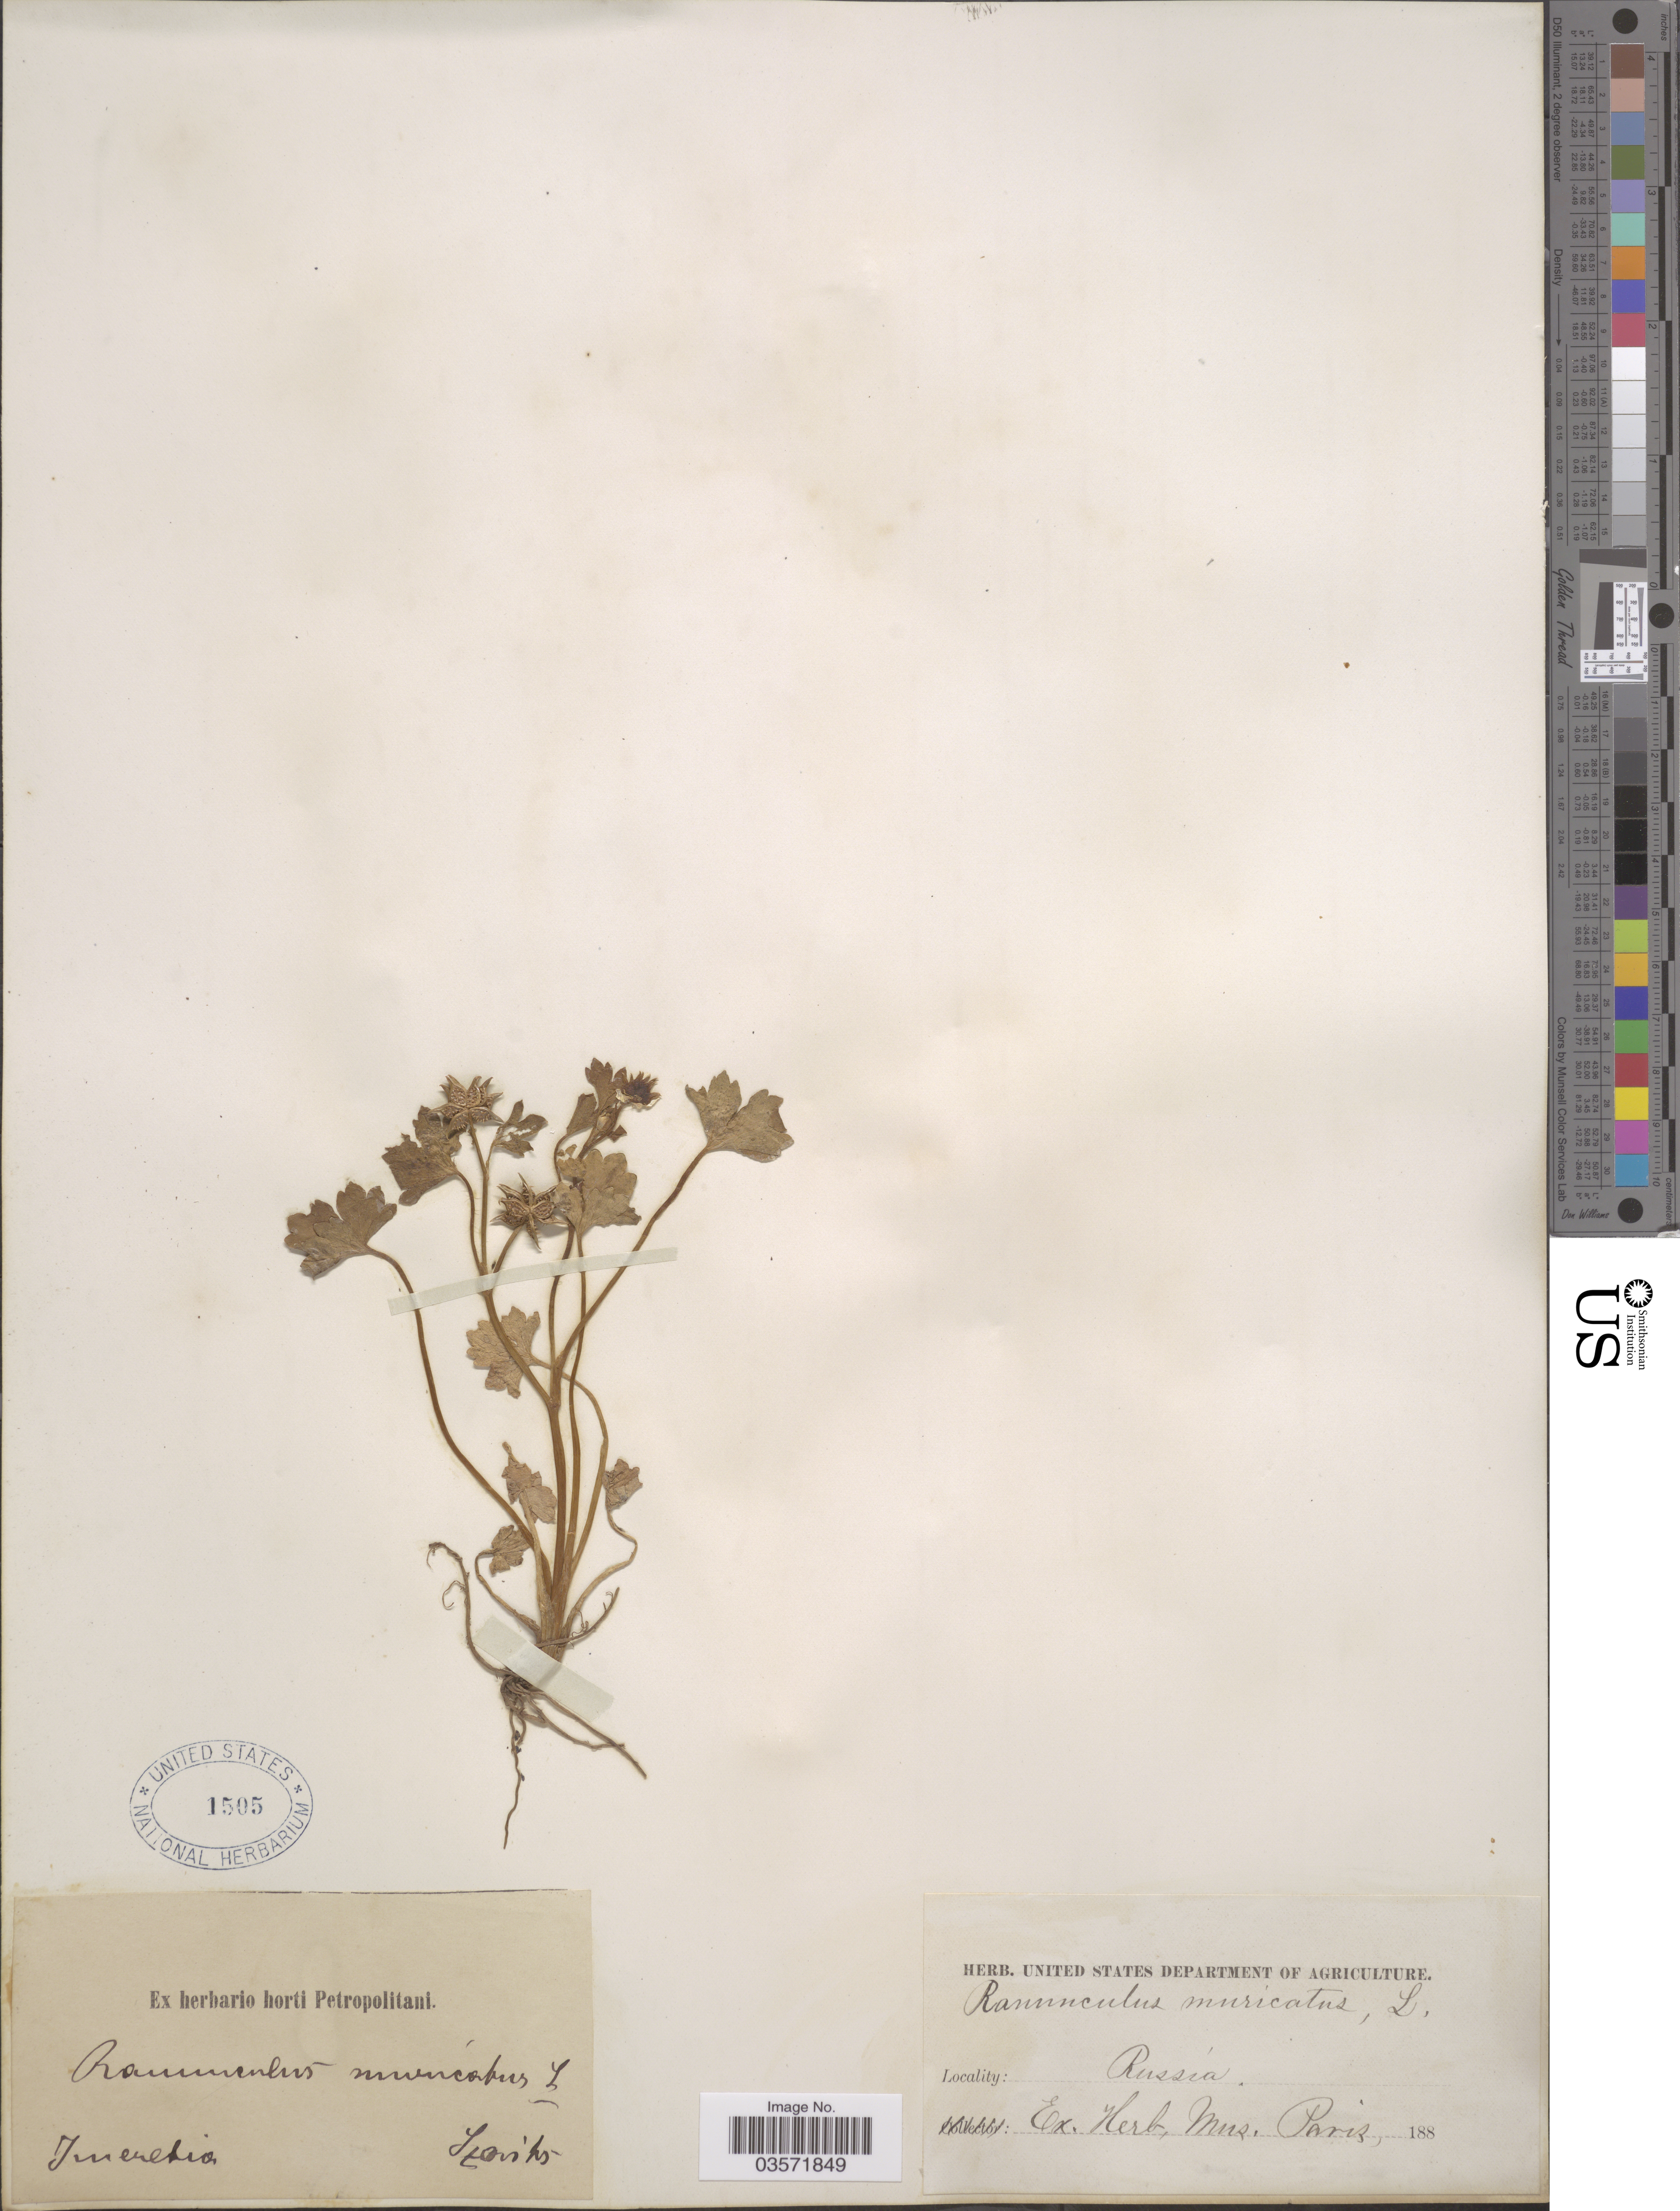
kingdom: Plantae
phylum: Tracheophyta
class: Magnoliopsida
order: Ranunculales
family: Ranunculaceae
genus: Ranunculus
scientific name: Ranunculus muricatus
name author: L.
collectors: Szovits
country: Georgia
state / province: Imereti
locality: Imeretia.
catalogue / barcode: US 1505